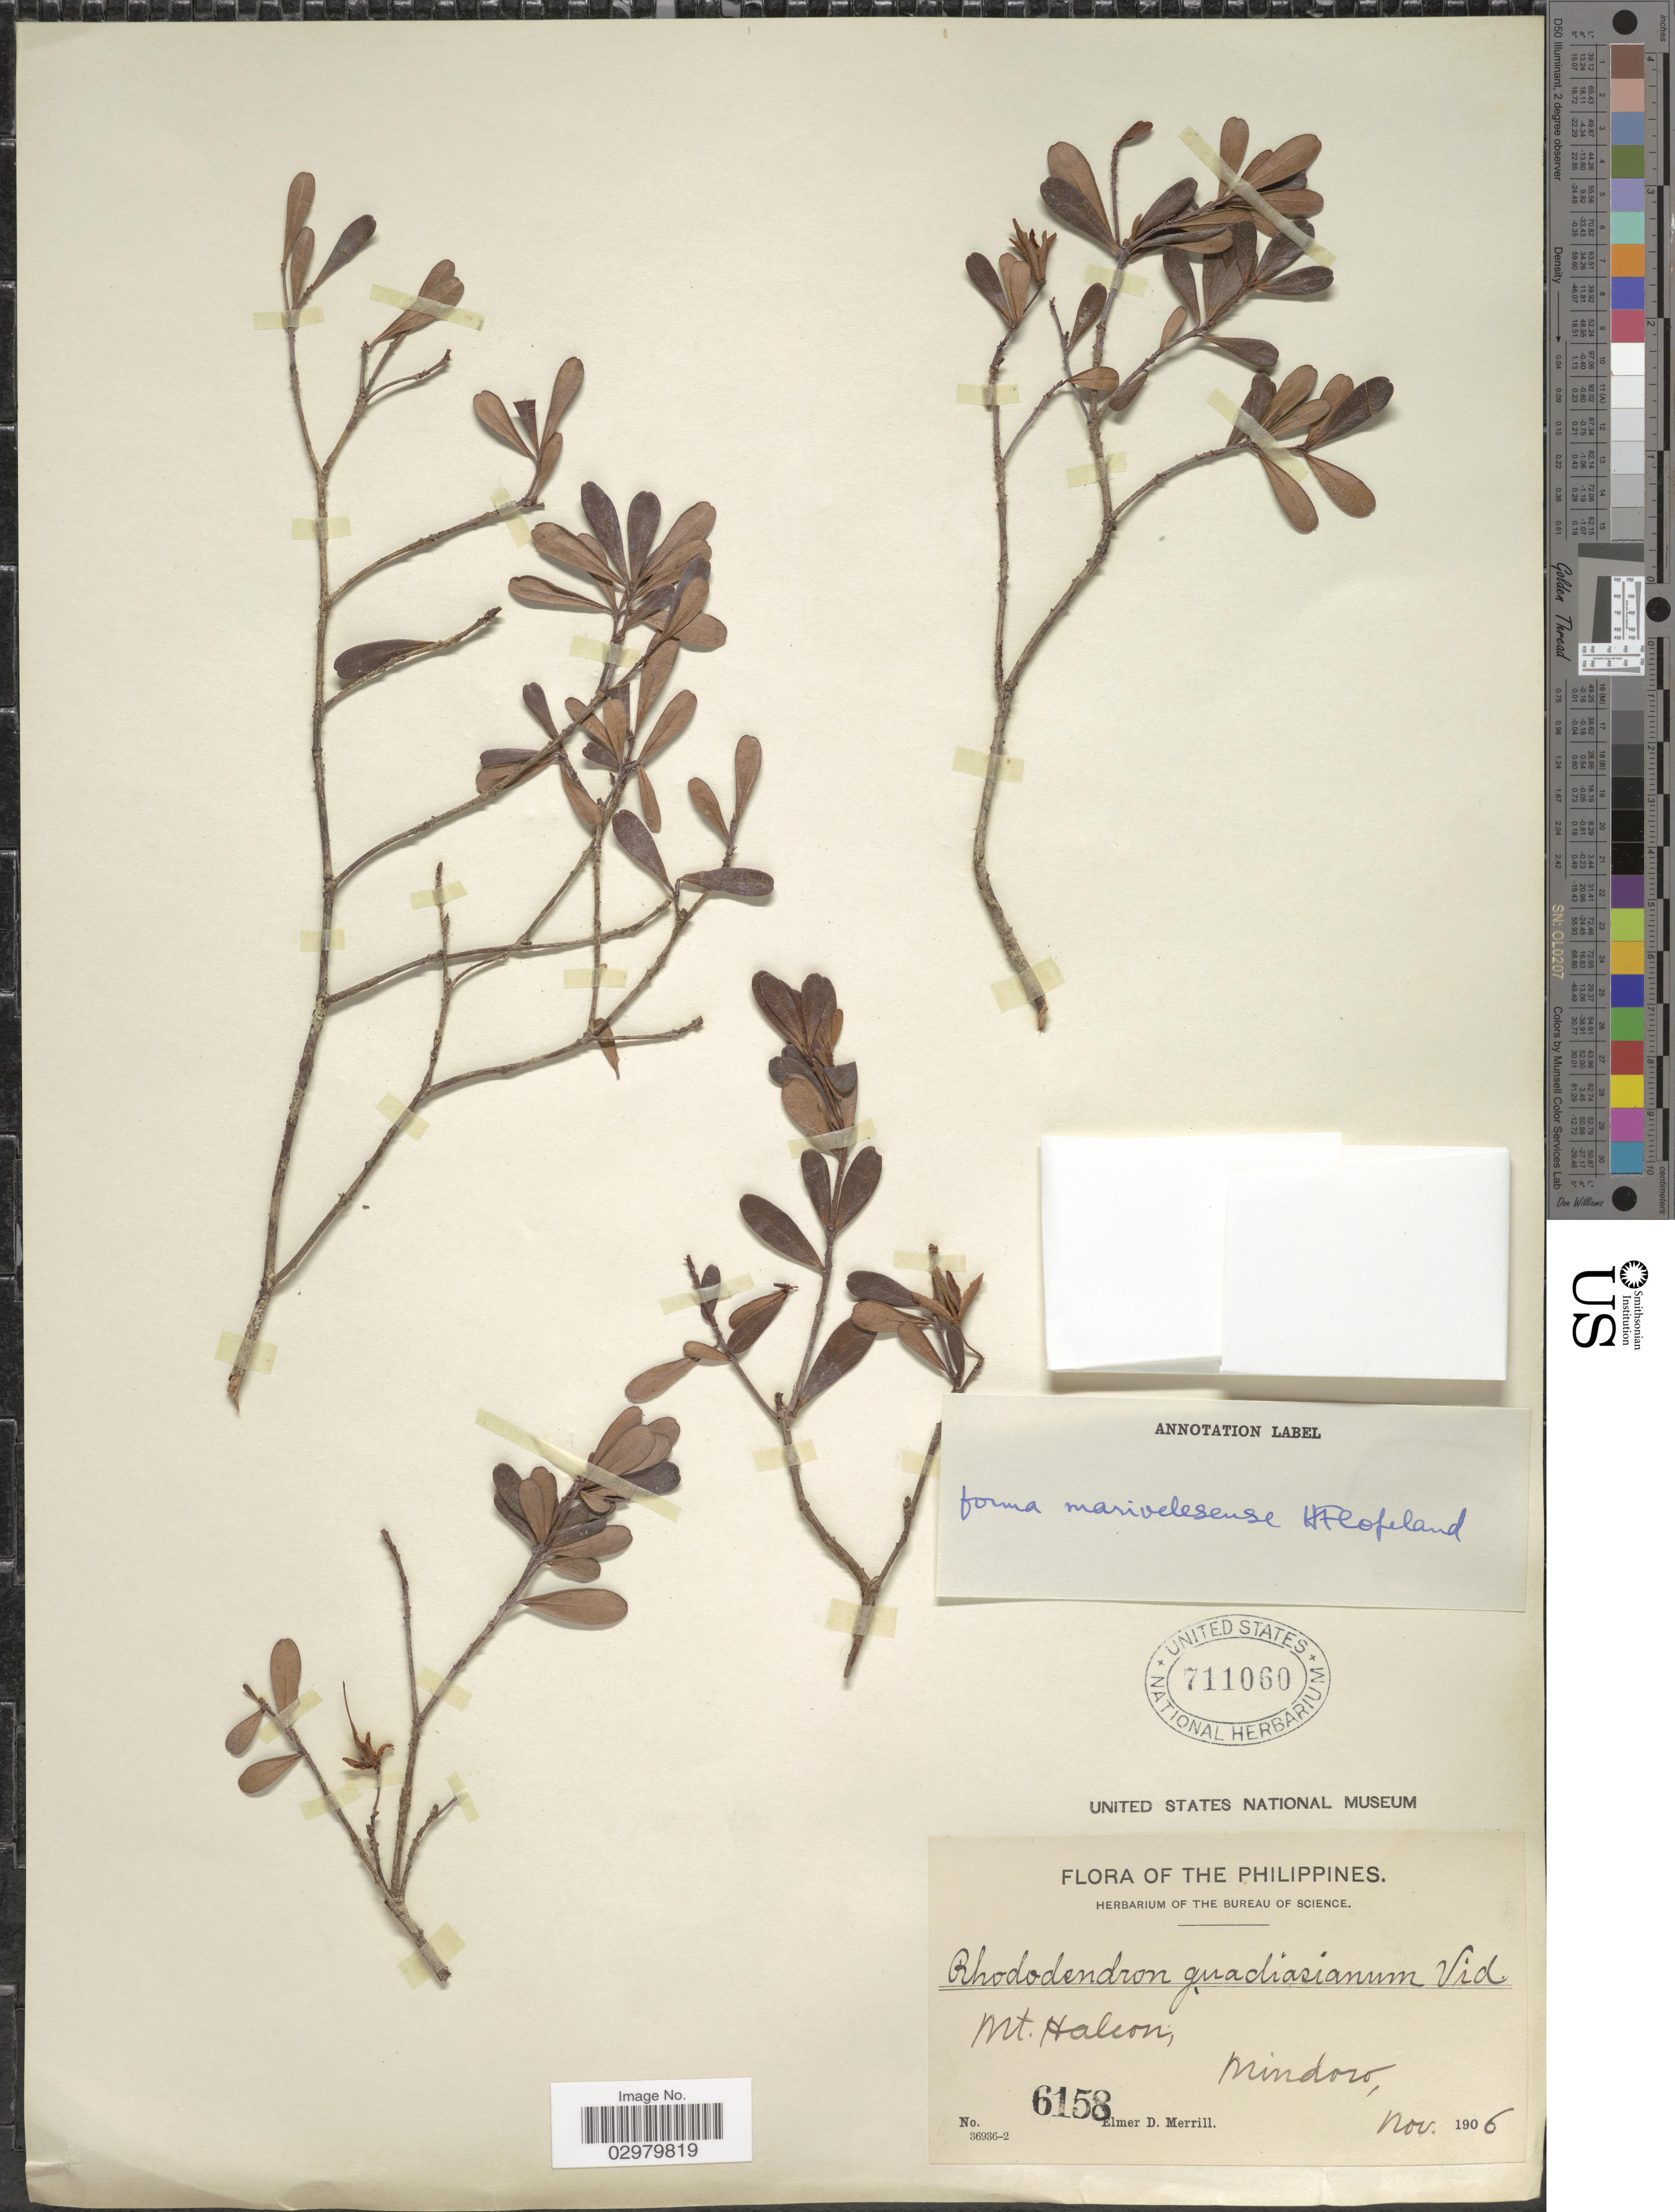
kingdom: Plantae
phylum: Tracheophyta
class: Magnoliopsida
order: Ericales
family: Ericaceae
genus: Rhododendron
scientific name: Rhododendron quadrasianum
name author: Vidal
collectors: E. D. Merrill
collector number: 6158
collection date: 1906-11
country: Philippines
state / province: Mimaropa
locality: Mt. Halcon, Mindoro.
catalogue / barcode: US 711060